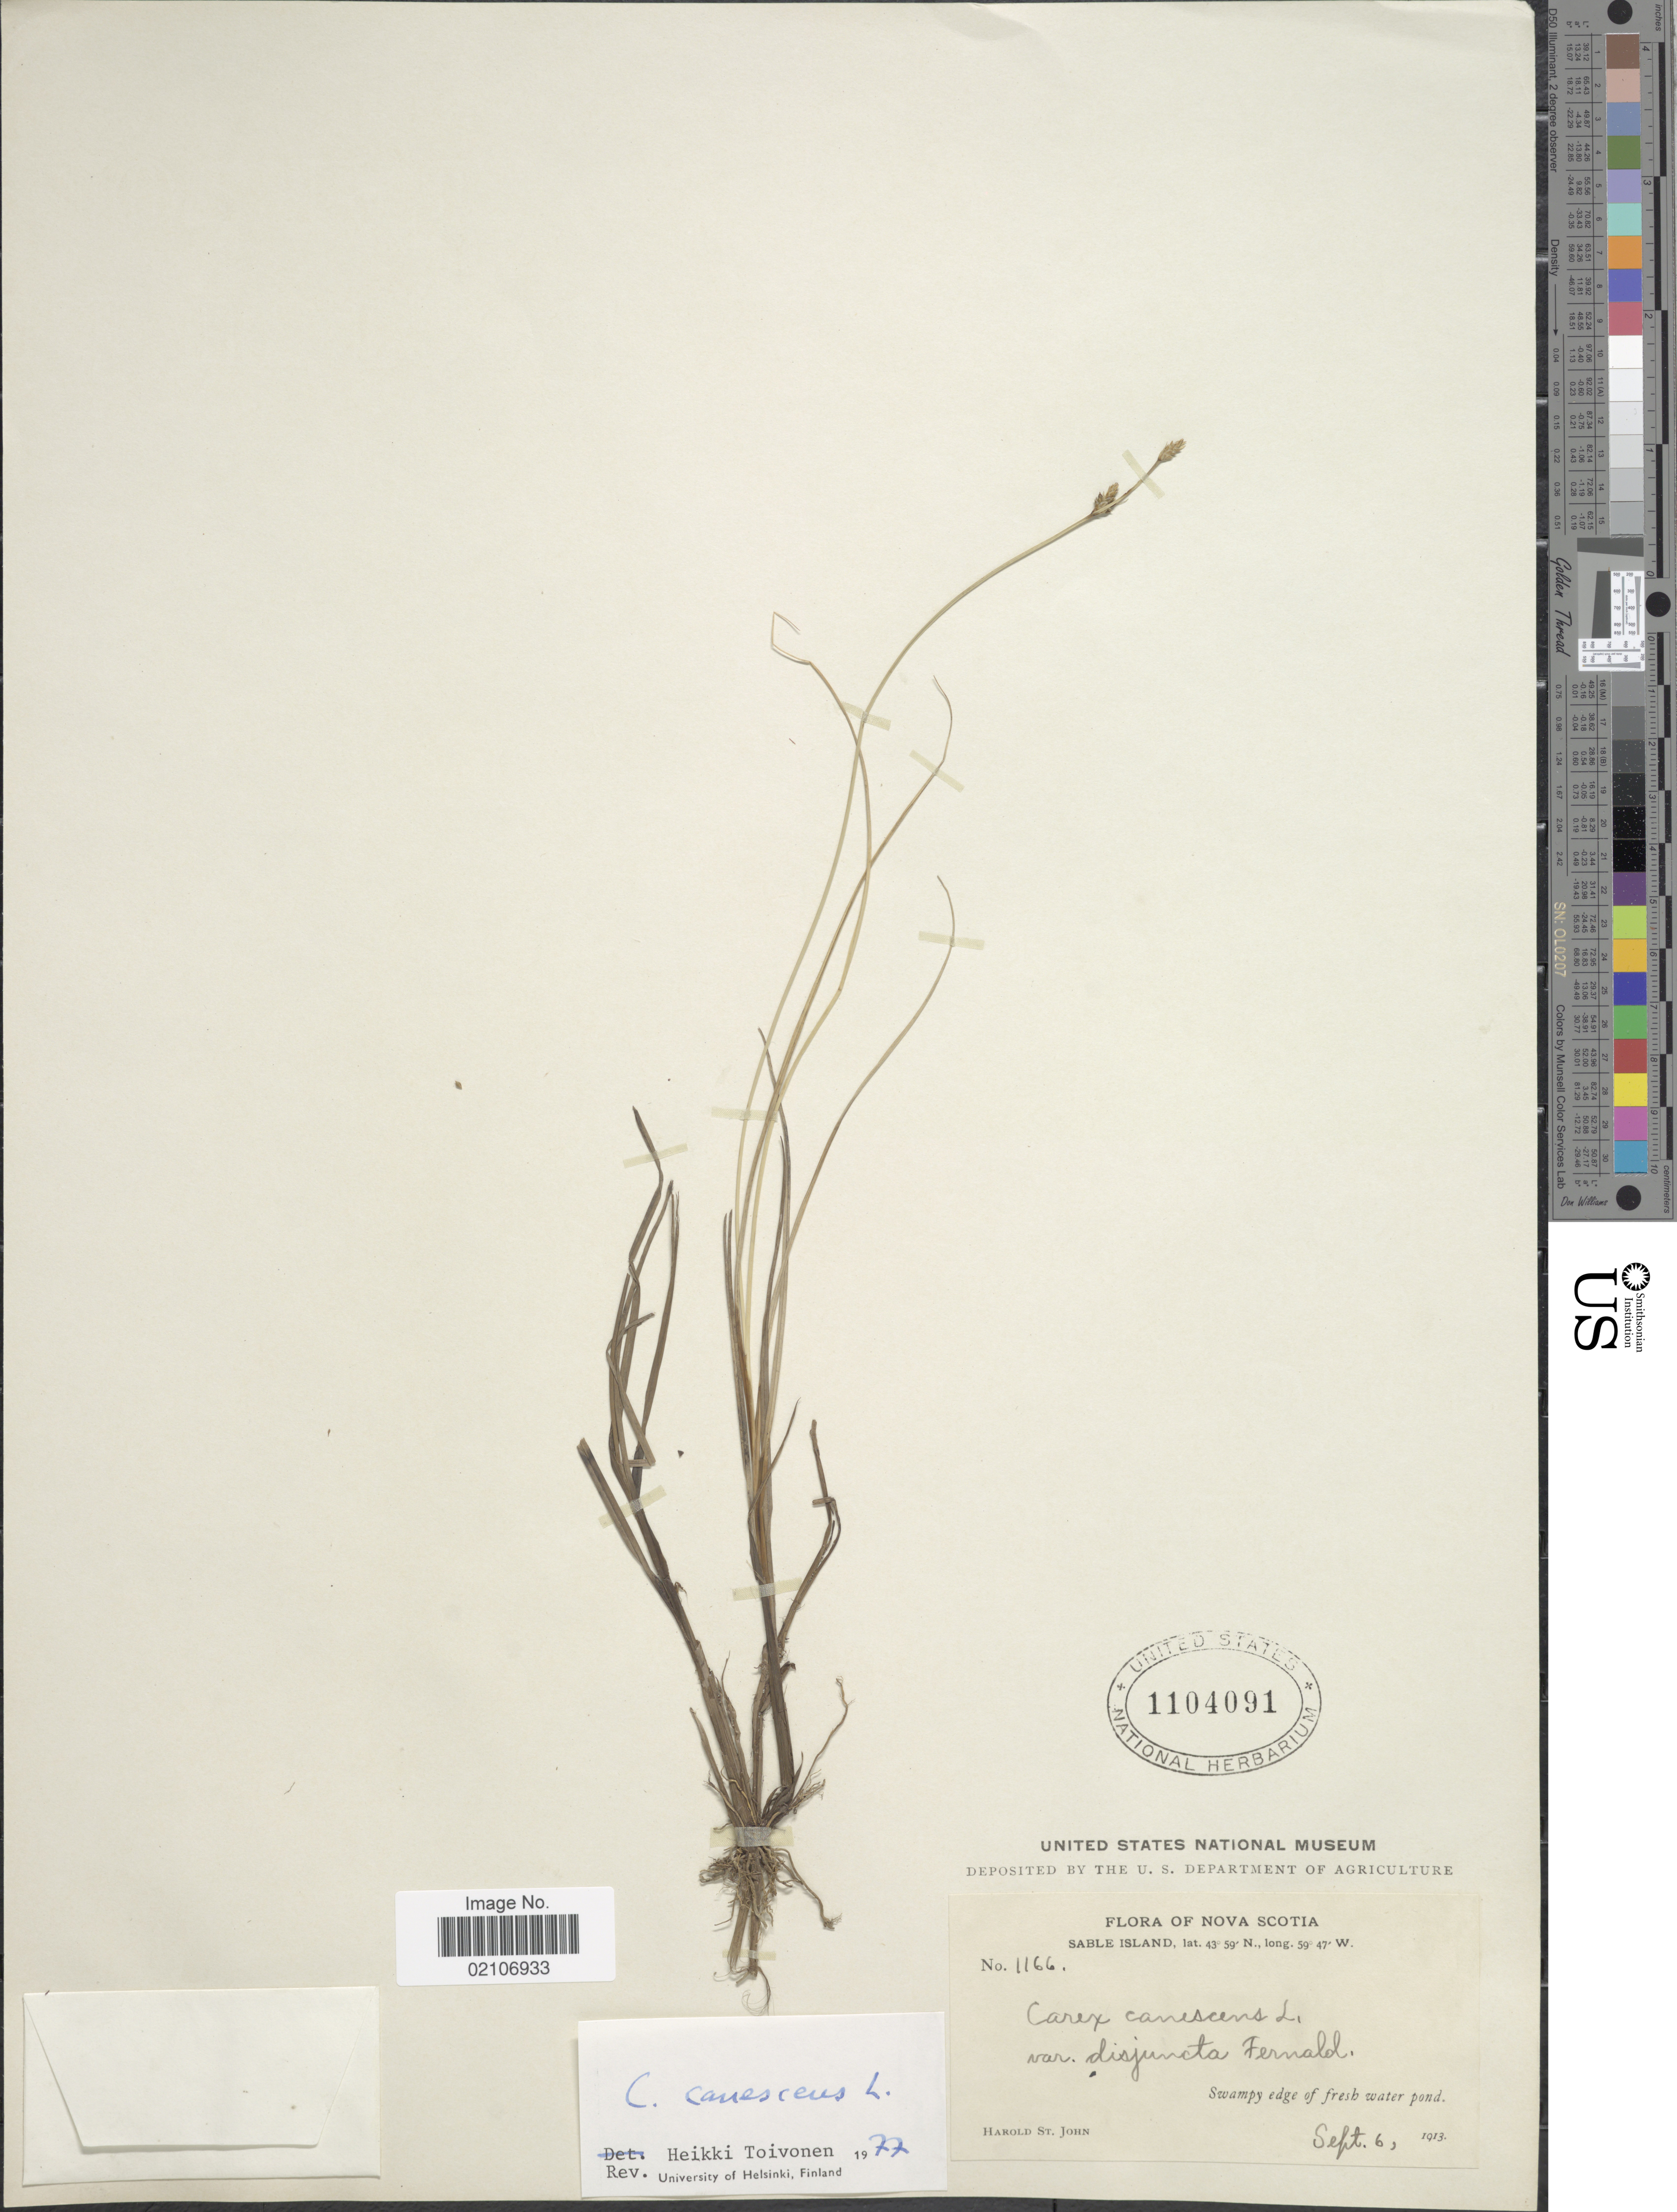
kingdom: Plantae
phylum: Tracheophyta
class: Liliopsida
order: Poales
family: Cyperaceae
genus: Carex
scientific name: Carex canescens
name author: L.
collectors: H. St. John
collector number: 1166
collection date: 1913-09-06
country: Canada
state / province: Nova Scotia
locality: Nova Scotia. Swamy edge of fresh water pond, Sable Island.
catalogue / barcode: US 1104091